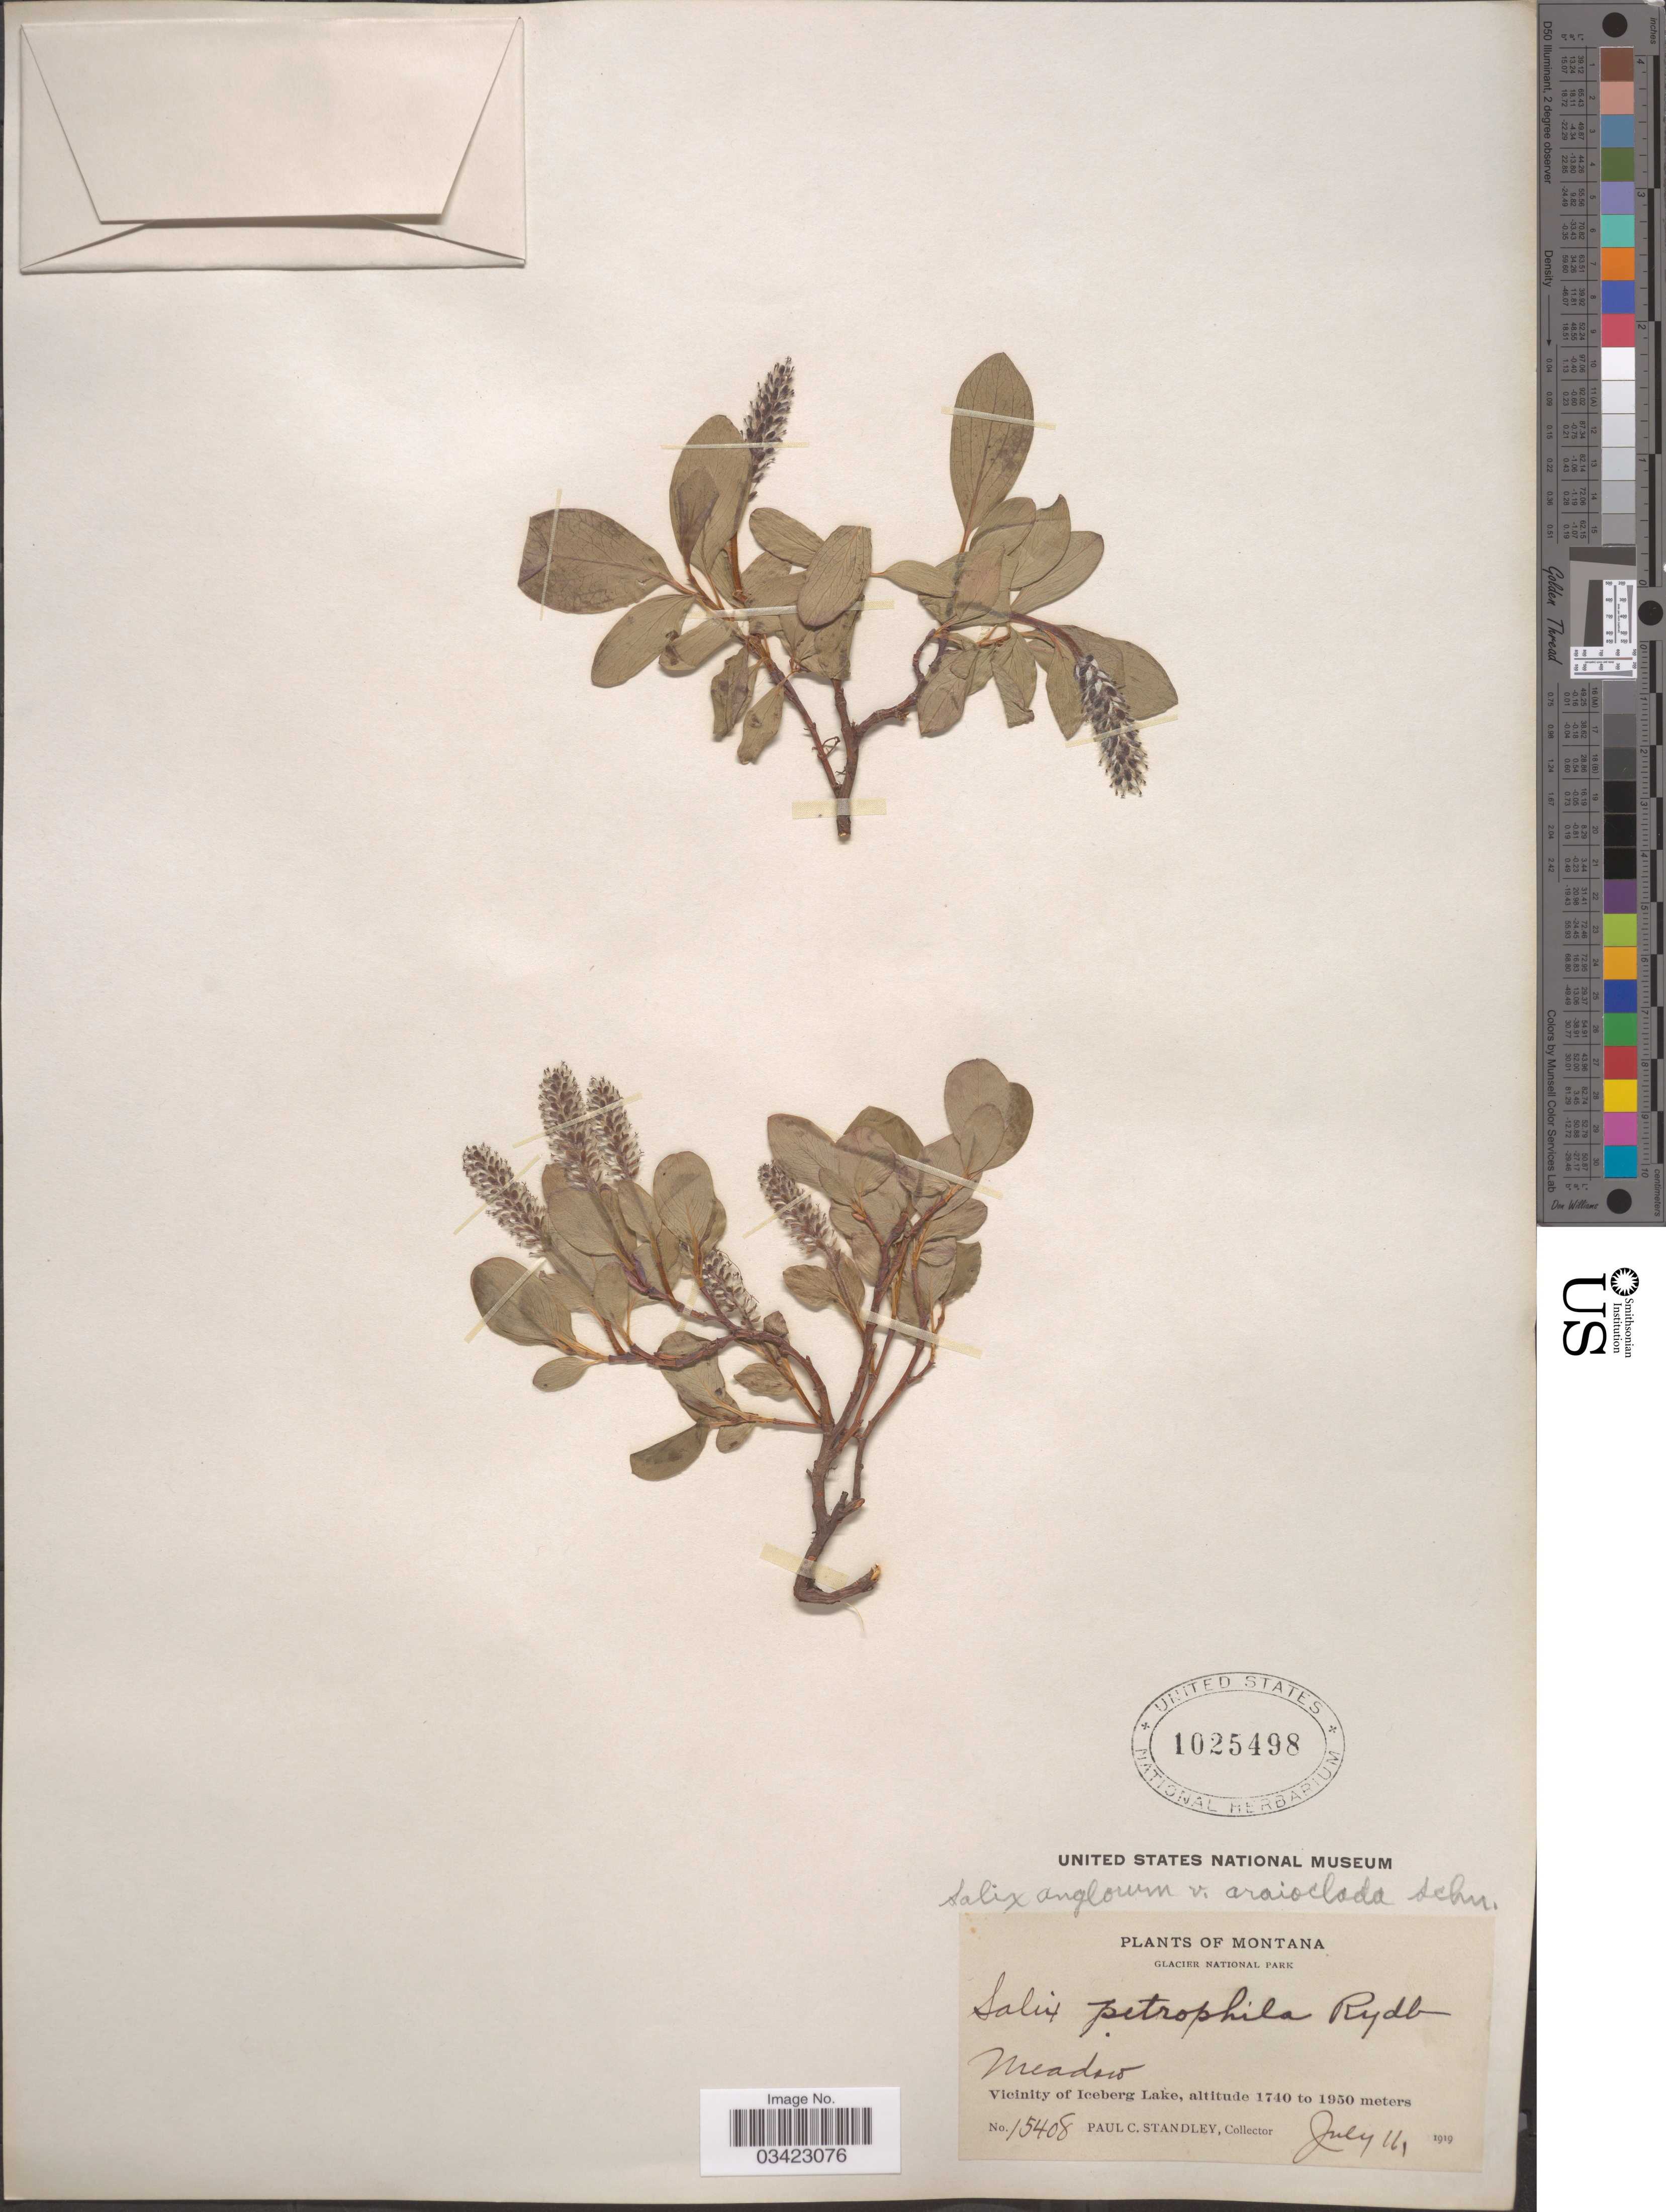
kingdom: Plantae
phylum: Tracheophyta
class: Magnoliopsida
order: Malpighiales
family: Salicaceae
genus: Salix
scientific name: Salix anglorum var. araioclada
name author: C.K. Schneid.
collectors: P. C. Standley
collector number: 15408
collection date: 1919-07-11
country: United States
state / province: Montana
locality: Glacier National Park. Vicinity of Iceberg Lake.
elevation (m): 1740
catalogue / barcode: US 1025498